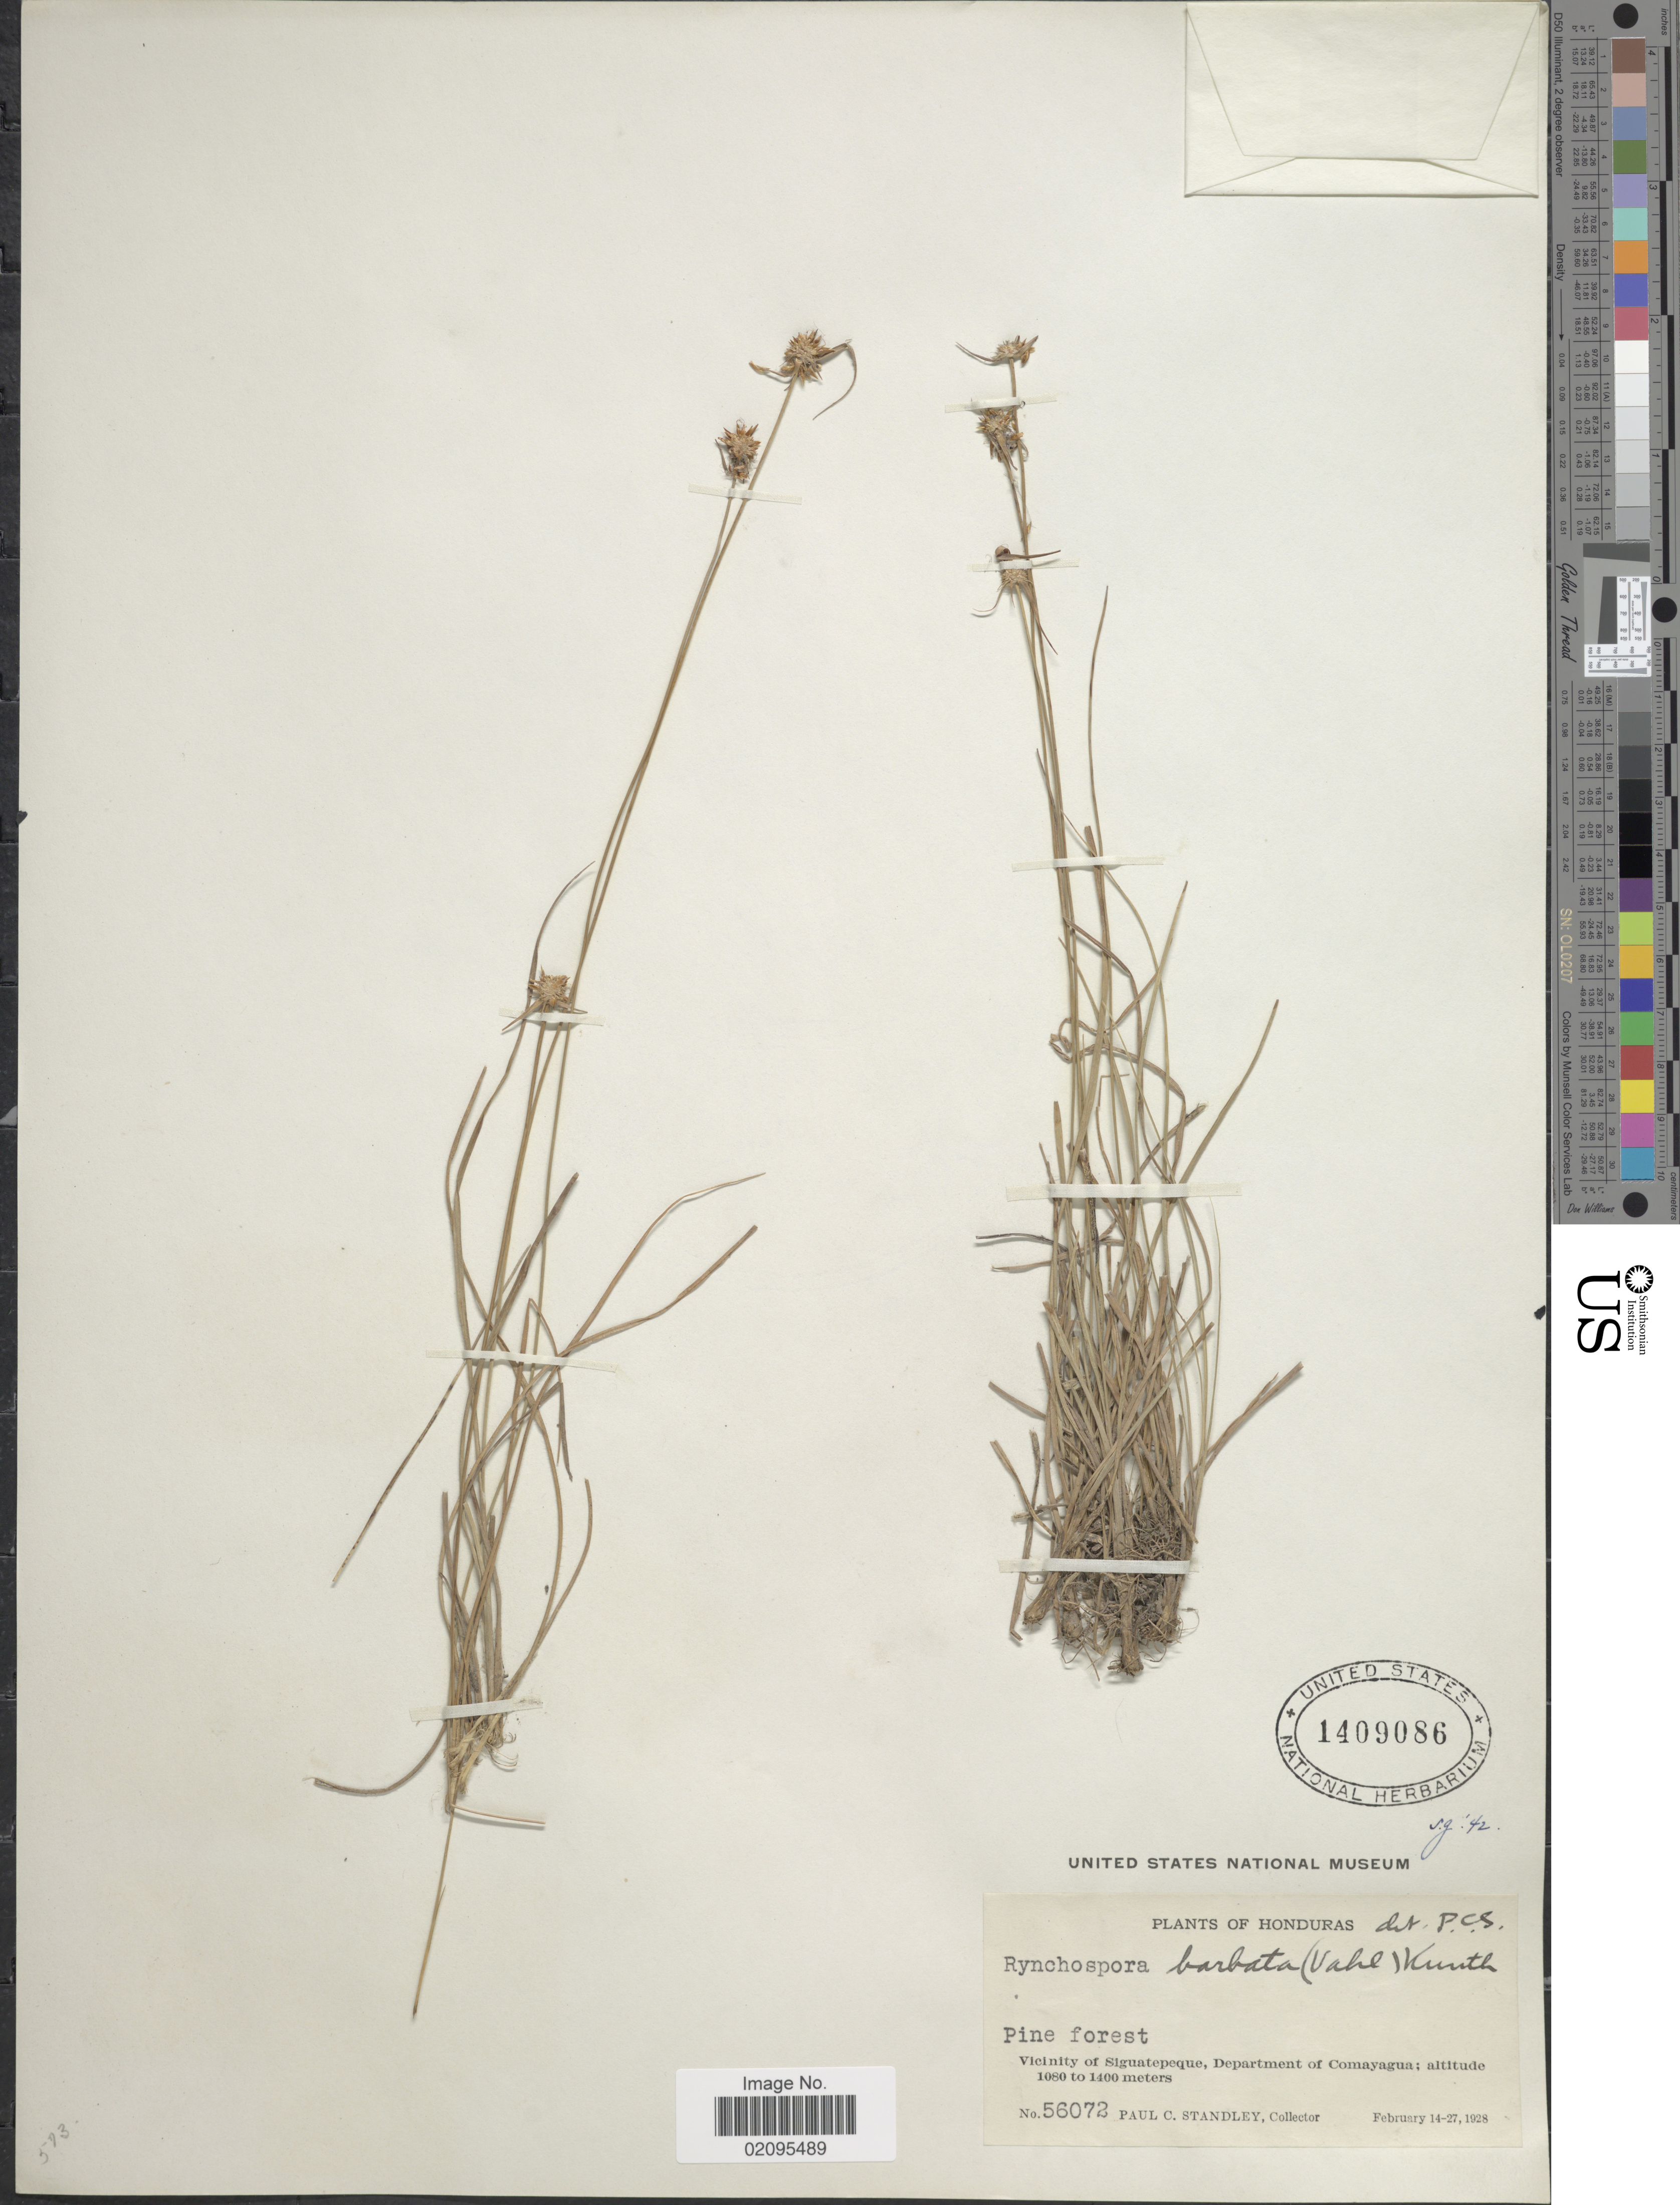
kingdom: Plantae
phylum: Tracheophyta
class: Liliopsida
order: Poales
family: Cyperaceae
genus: Rhynchospora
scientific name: Rhynchospora barbata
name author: (Vahl) Kunth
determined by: Alves, K.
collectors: P. C. Standley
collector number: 56072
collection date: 1928-02-14/1928-02-27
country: Honduras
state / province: Comayagua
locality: Pine forest, Vicinity of Siguatepeque.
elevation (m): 1080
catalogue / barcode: US 1409086